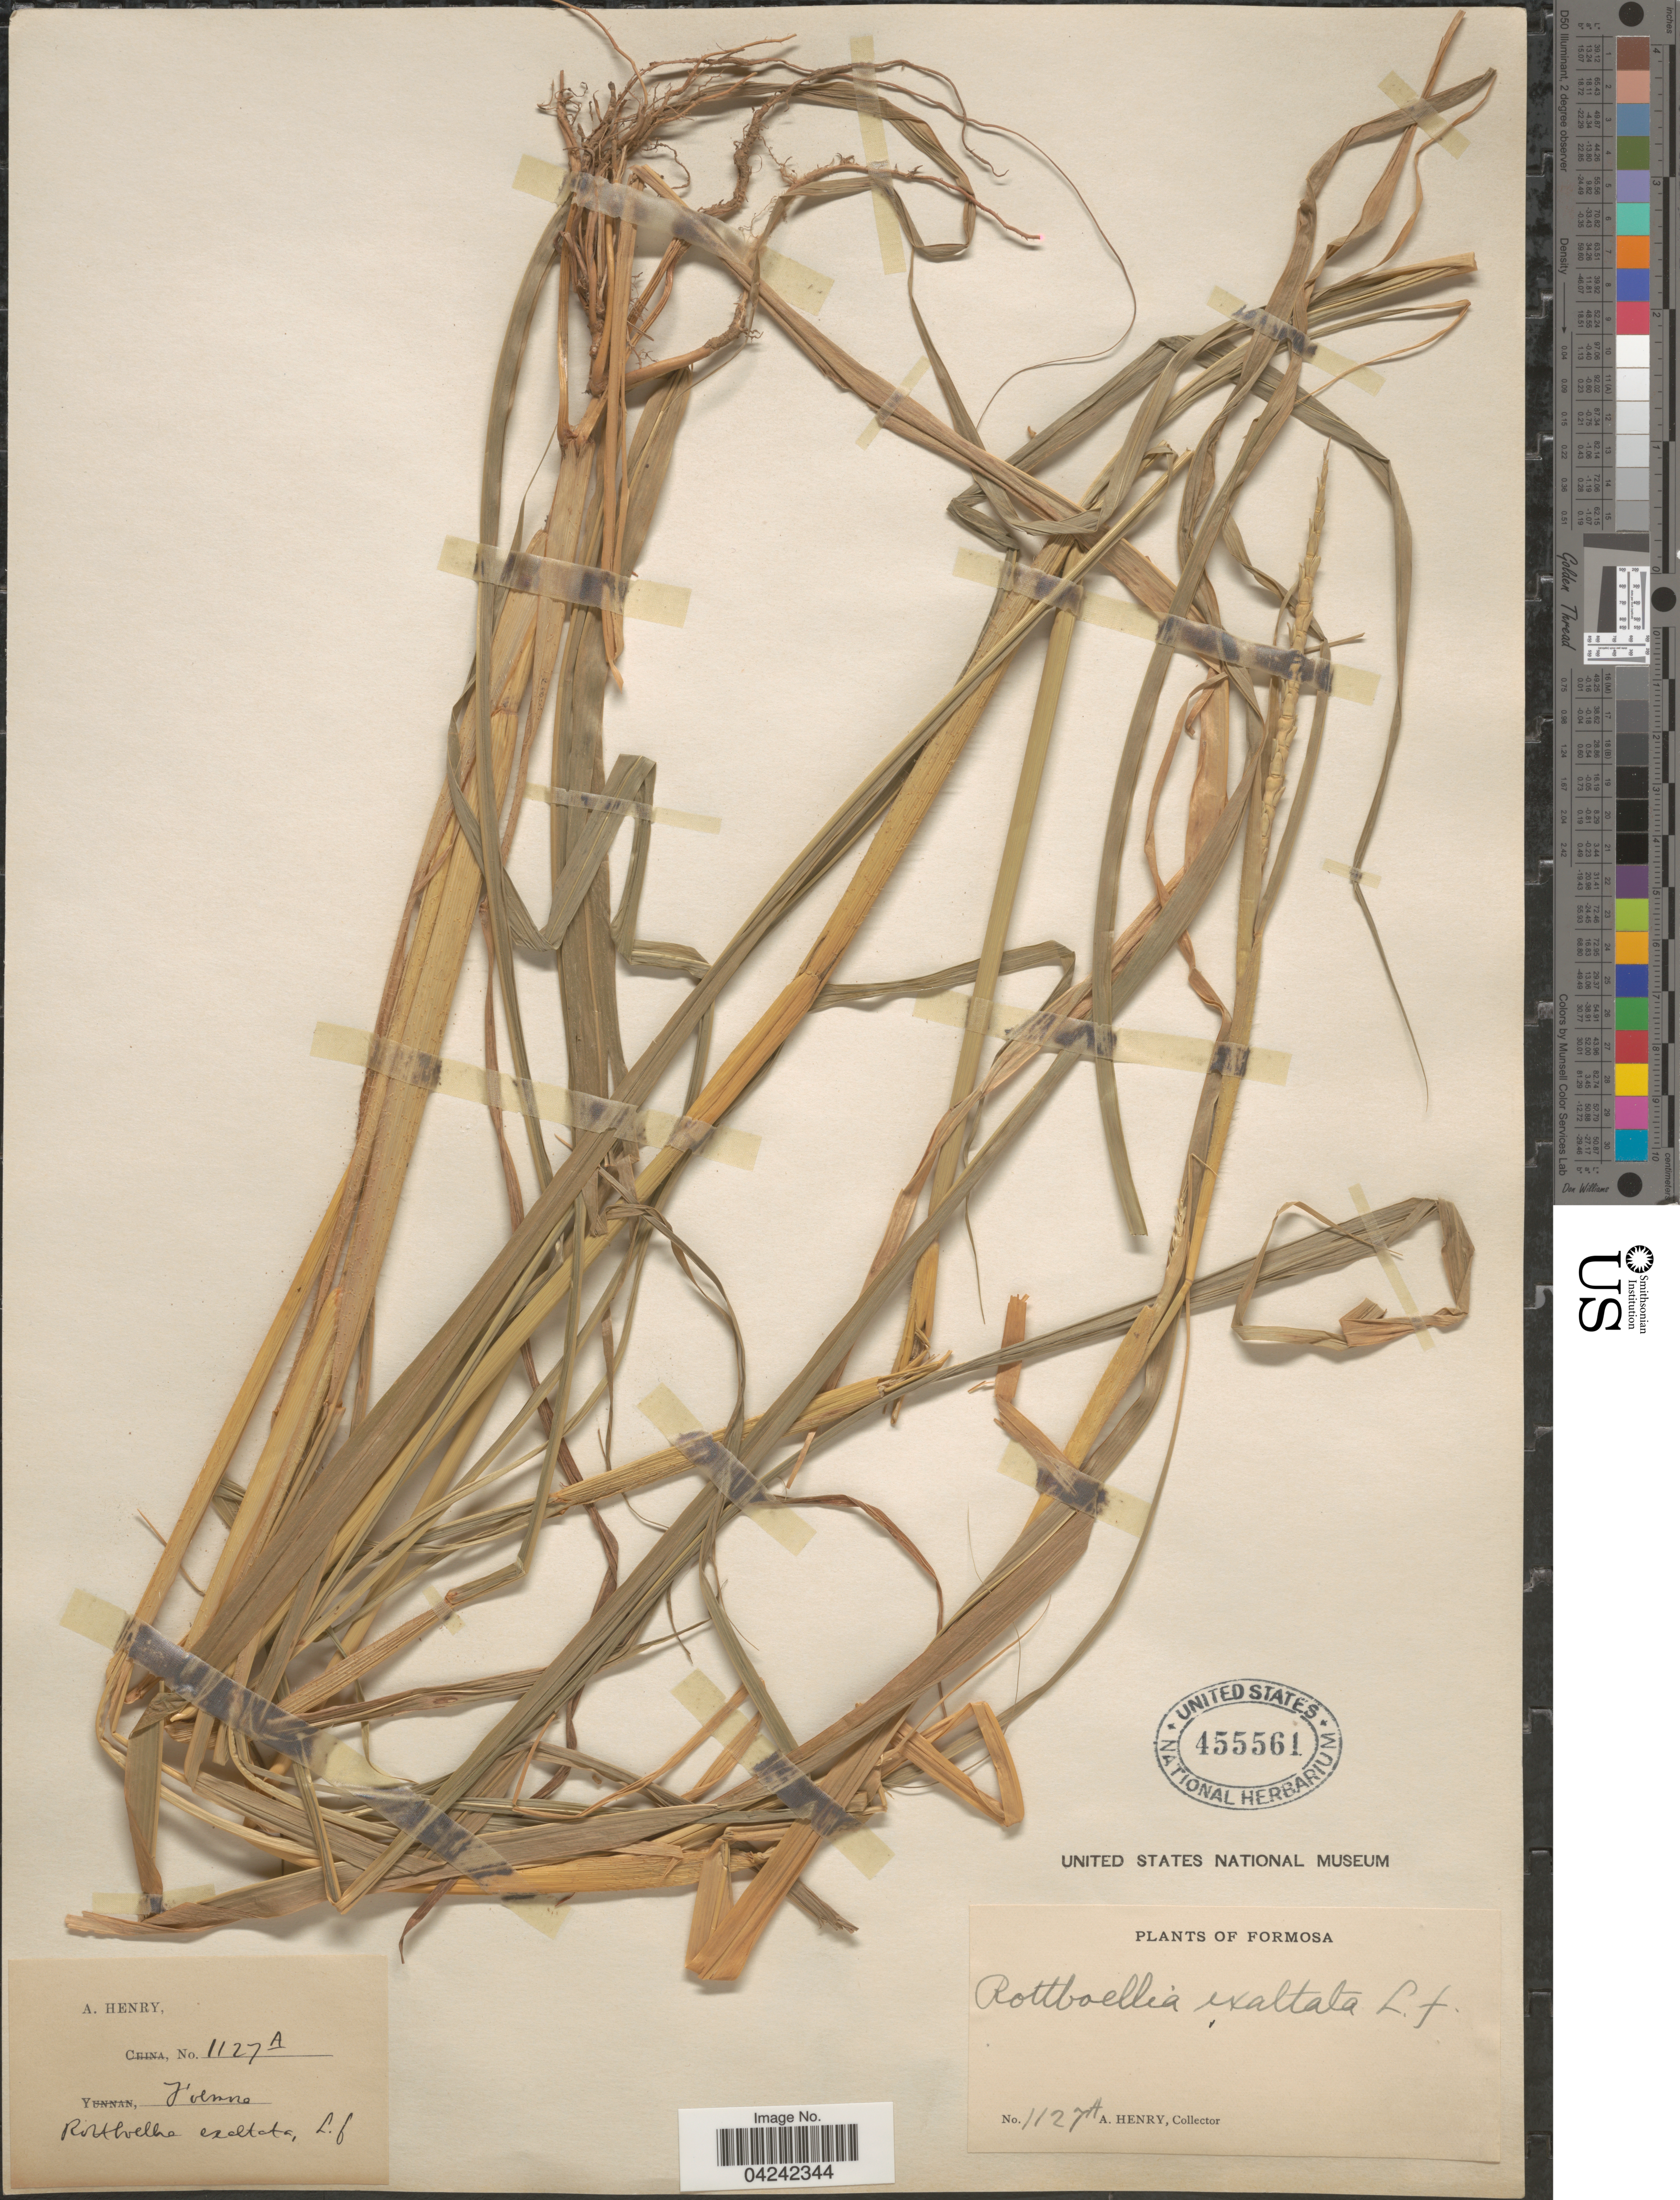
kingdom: Plantae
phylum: Tracheophyta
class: Liliopsida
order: Poales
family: Poaceae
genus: Rottboellia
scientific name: Rottboellia cochinchinensis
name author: (Lour.) Clayton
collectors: A. Henry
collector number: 1127A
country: Taiwan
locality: Formosa.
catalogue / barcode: US 455561